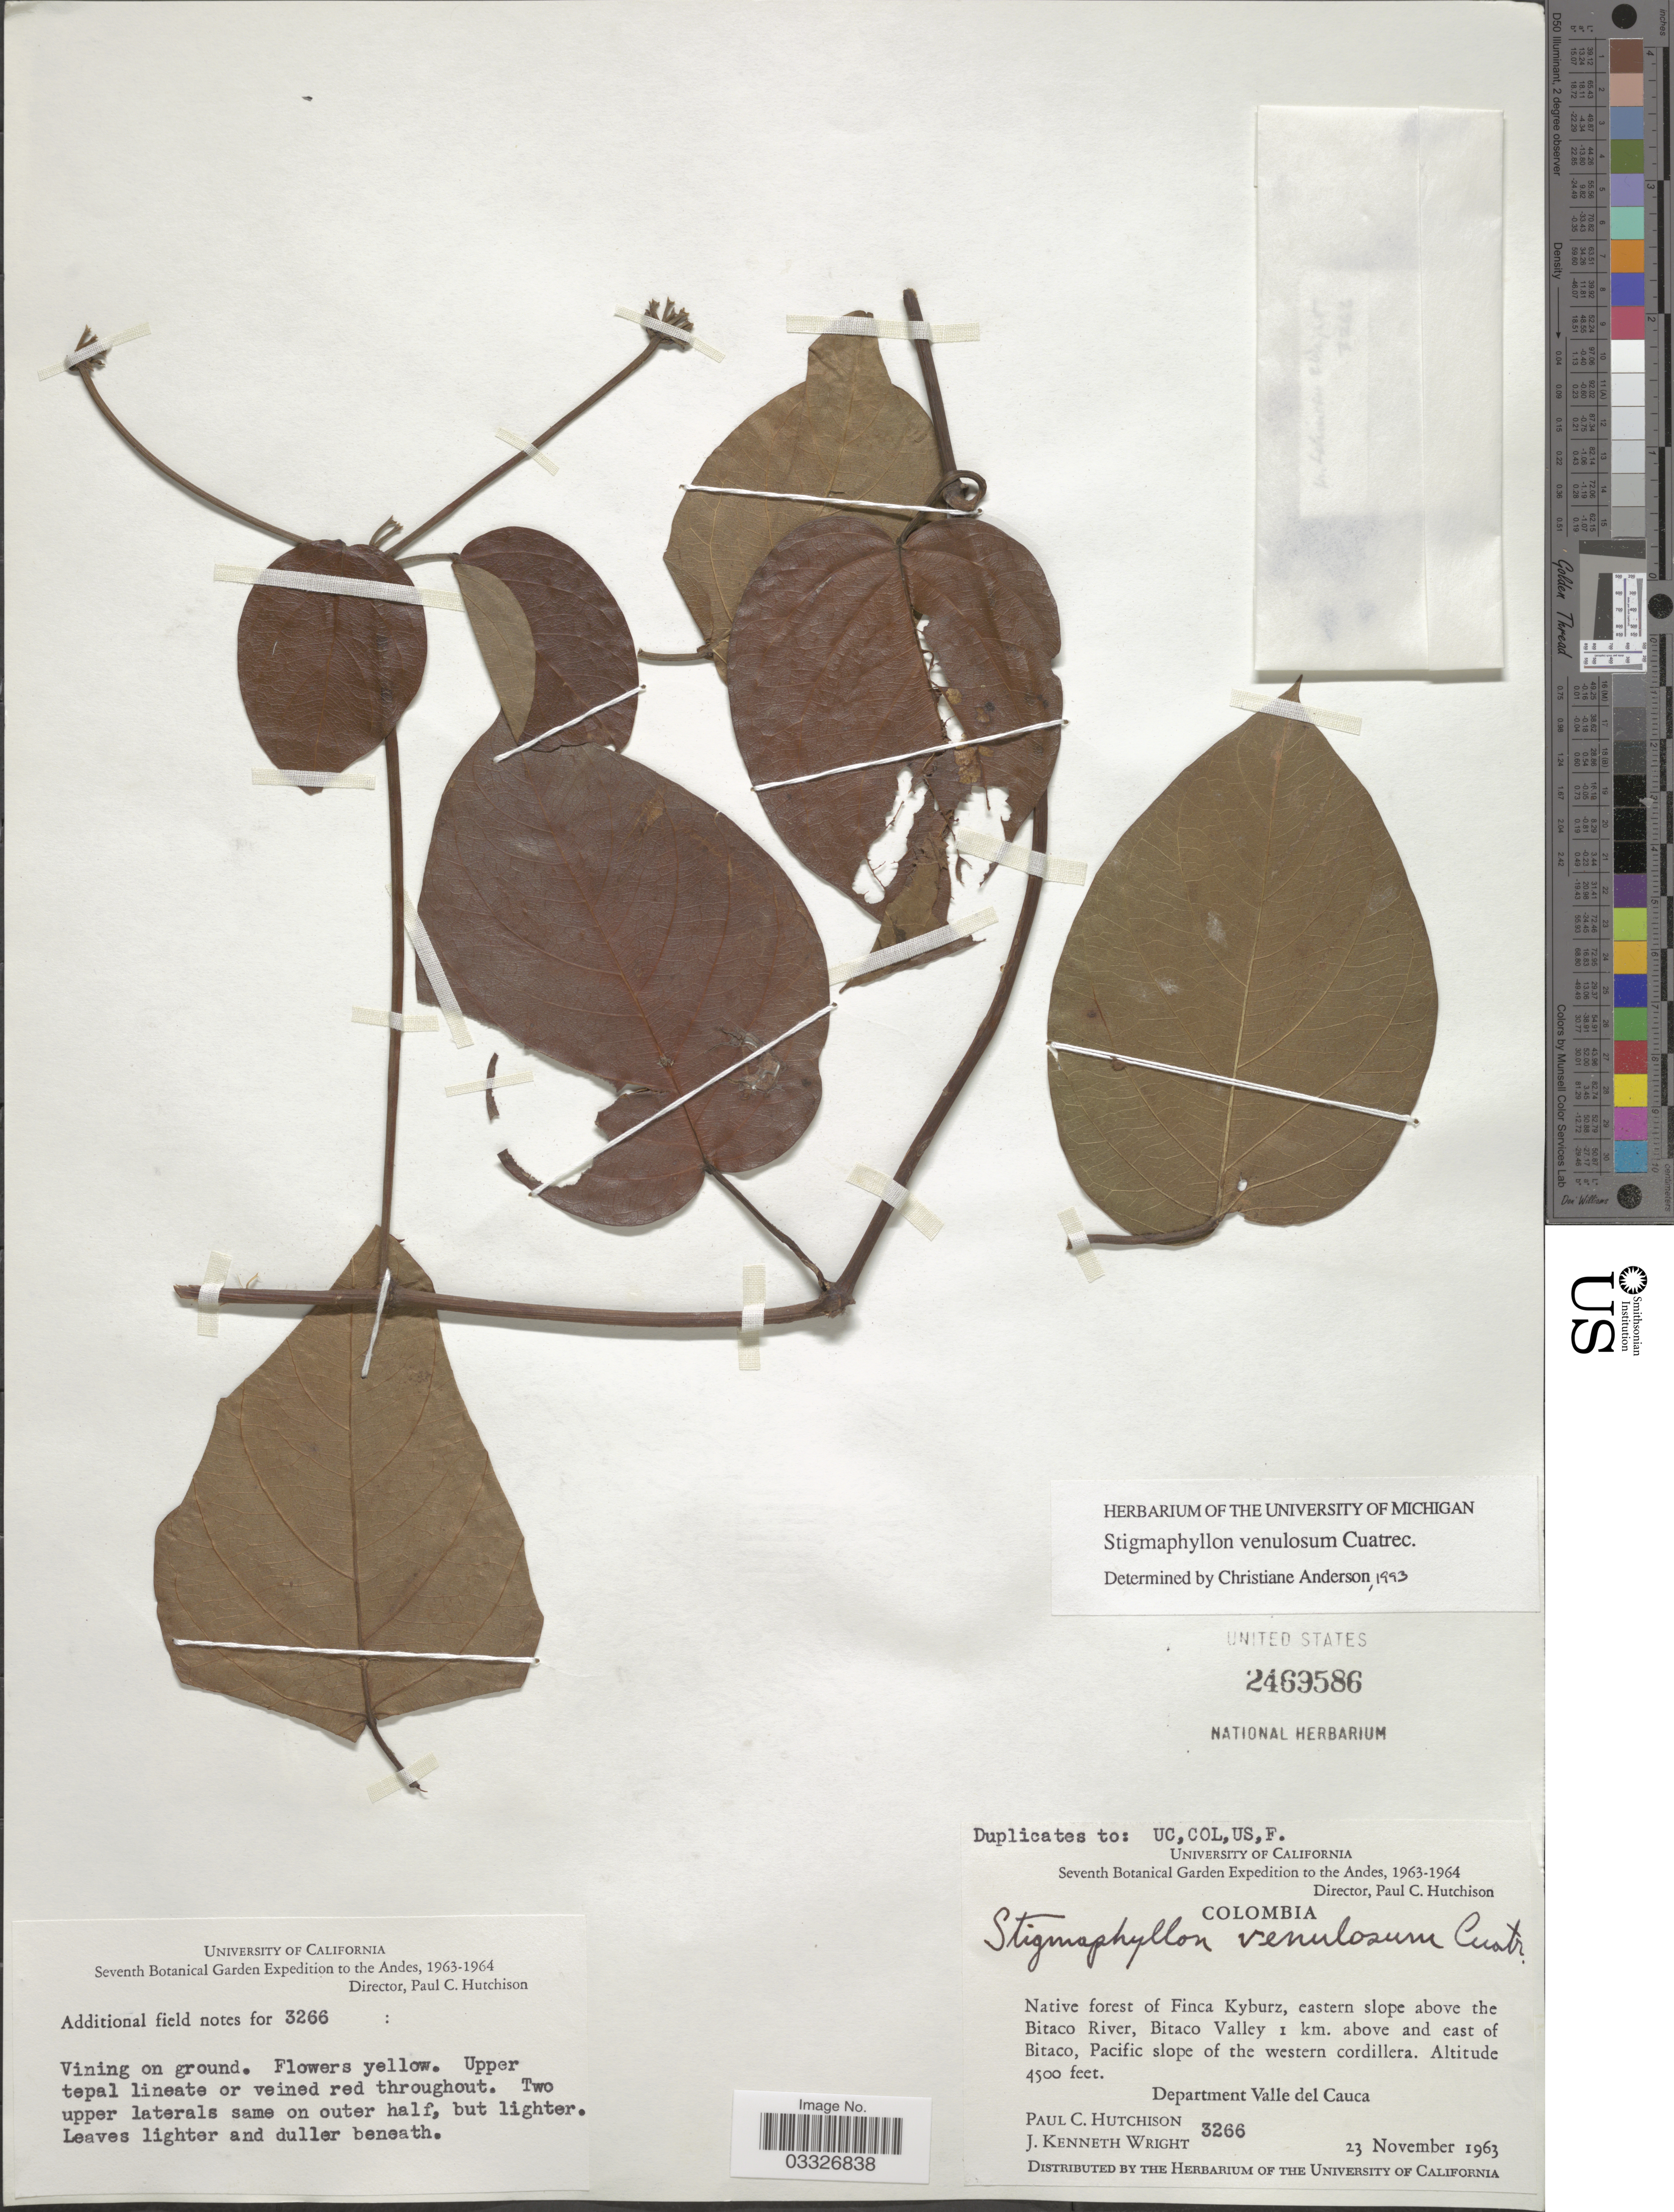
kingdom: Plantae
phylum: Tracheophyta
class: Magnoliopsida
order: Malpighiales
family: Malpighiaceae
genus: Stigmaphyllon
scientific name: Stigmaphyllon venulosum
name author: Cuatrec.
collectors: P. C. Hutchison & J. K. Wright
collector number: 3266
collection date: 1963-11-23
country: Colombia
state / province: Valle del Cauca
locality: Andes. Native forest of Finca Kyburz, eastern slope above the Bitaco River, Bitaco Valley 1 km. above and east of Bitaco, Pacific slope of the western cordillera.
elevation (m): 1372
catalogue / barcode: US 2469586